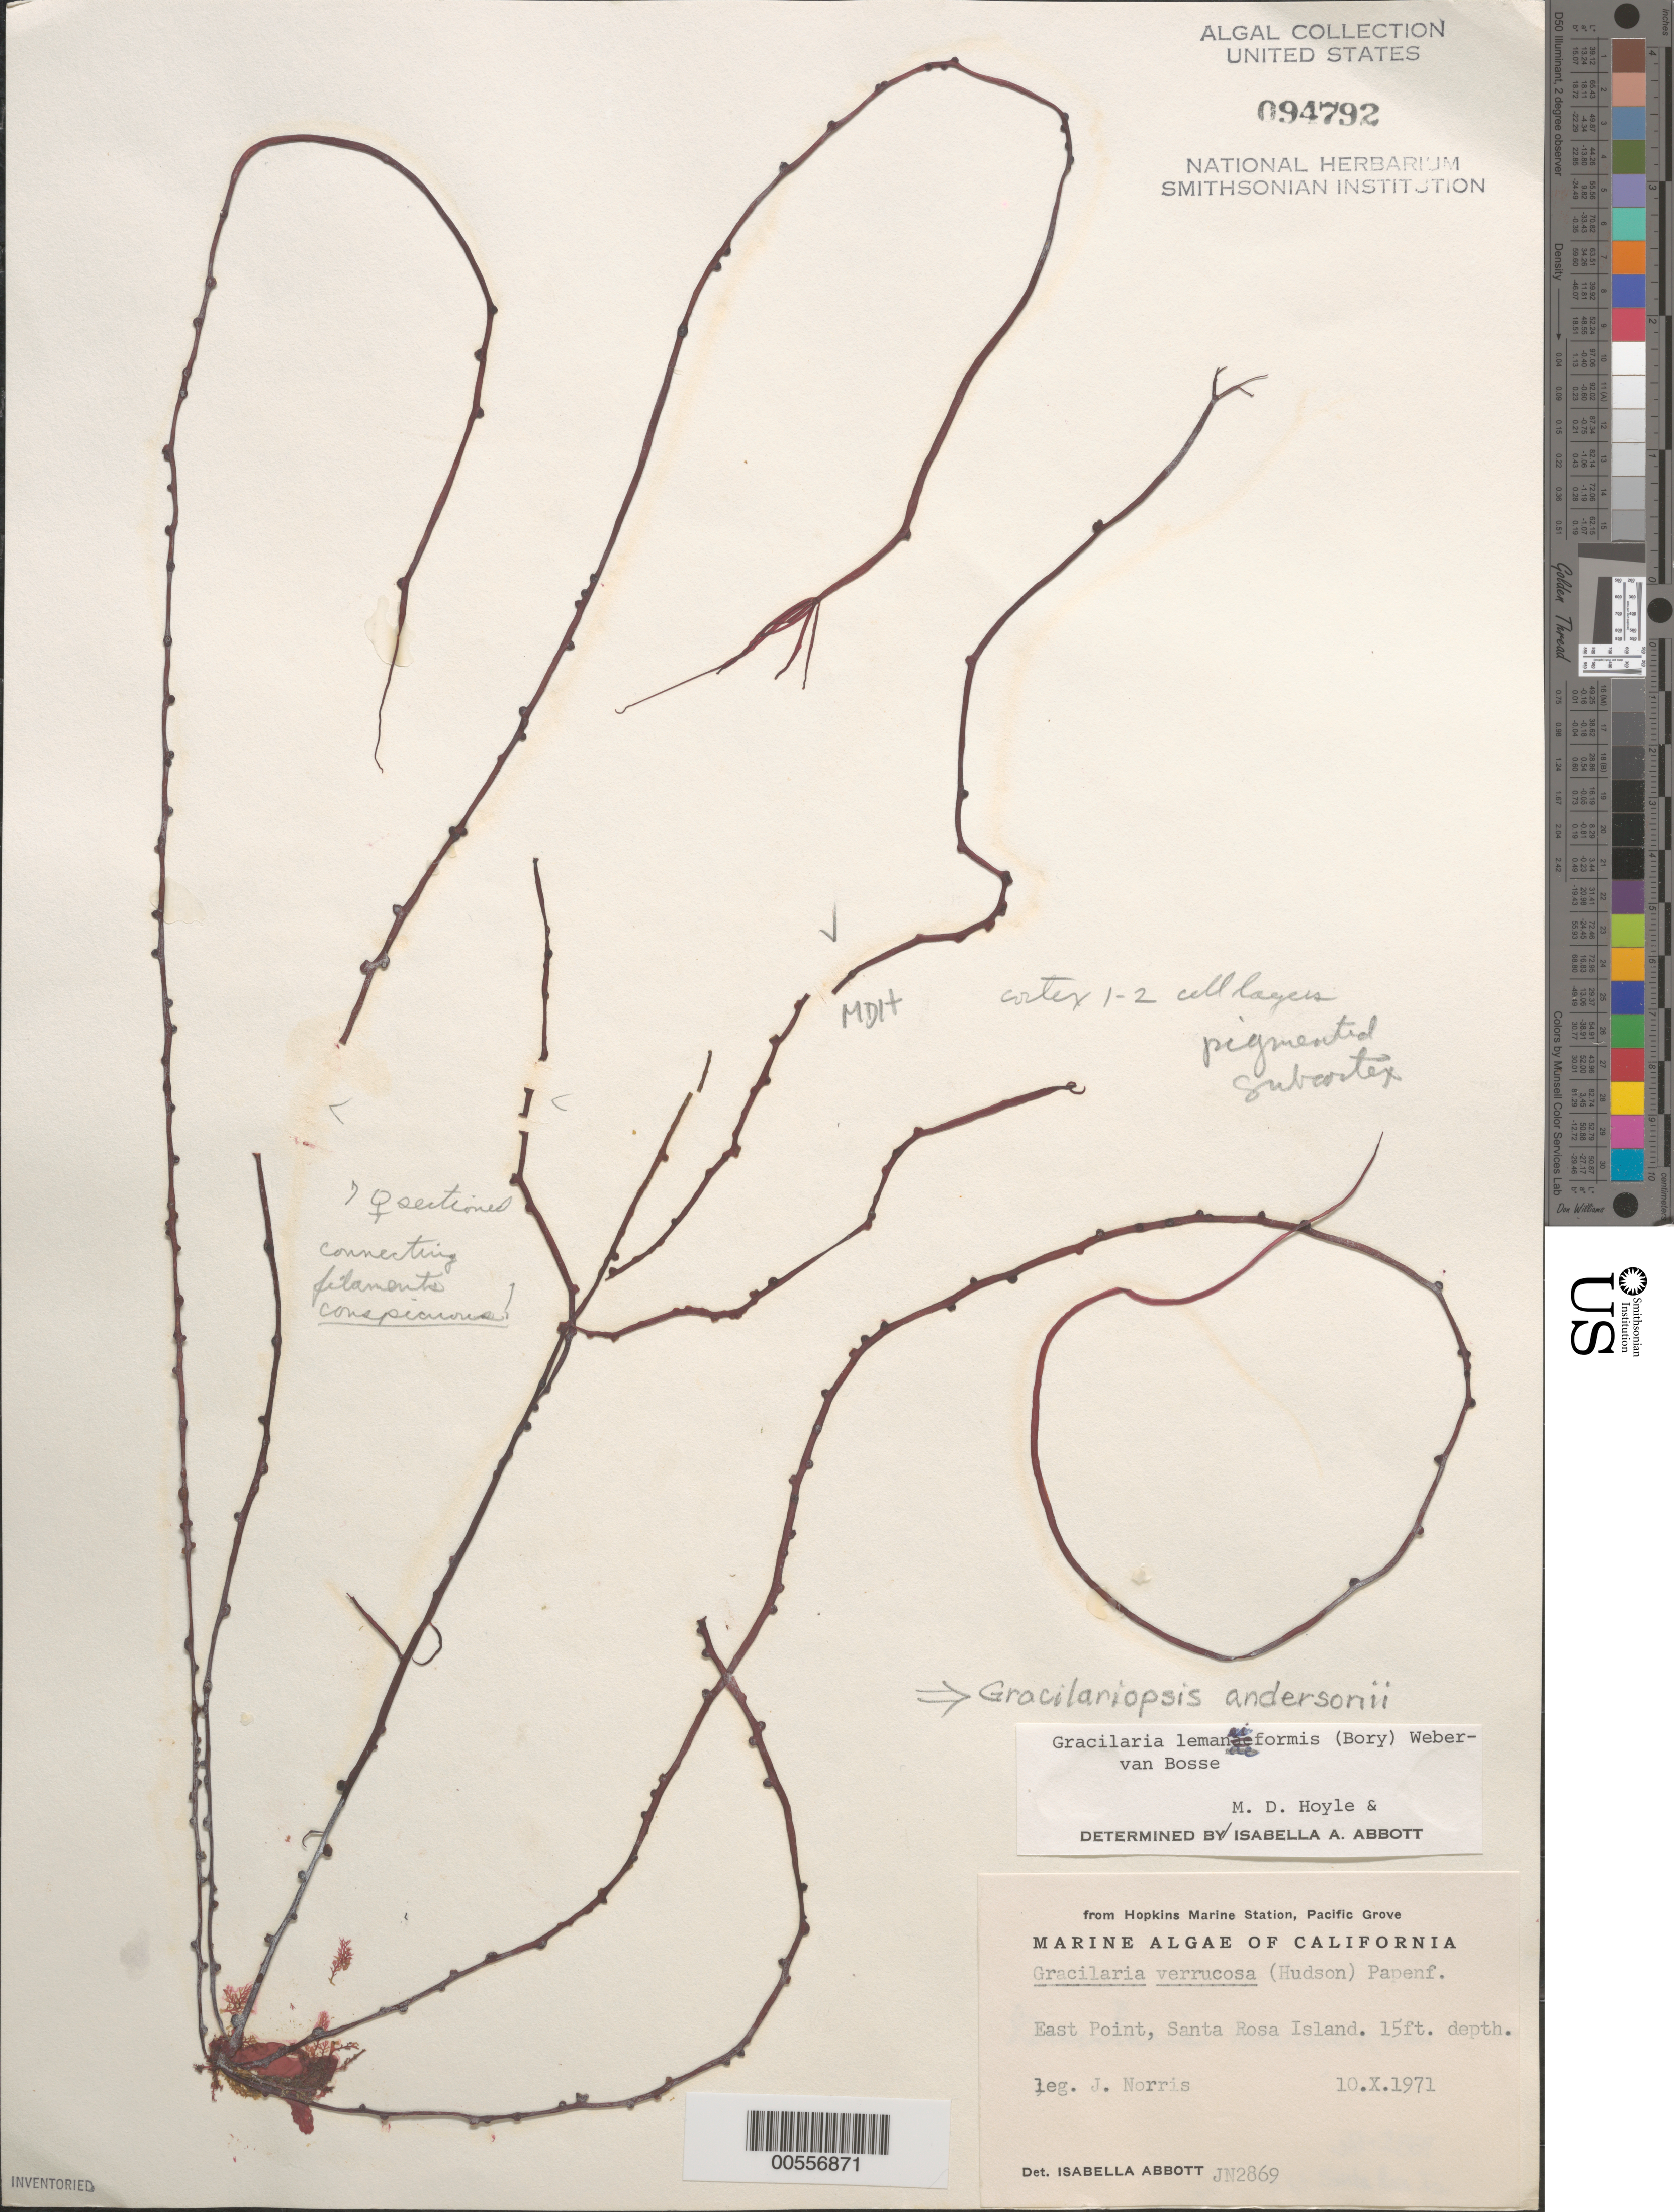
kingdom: Plantae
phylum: Rhodophyta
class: Florideophyceae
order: Gracilariales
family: Gracilariaceae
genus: Gracilariopsis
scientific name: Gracilariopsis andersonii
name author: (Grunow) E.Y. Dawson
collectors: J. N. Norris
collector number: JN-2869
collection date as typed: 10 Oct 1971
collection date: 1971-10-10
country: United States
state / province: California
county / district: Santa Barbara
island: Santa Rosa Island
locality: East Point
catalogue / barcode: US 94792